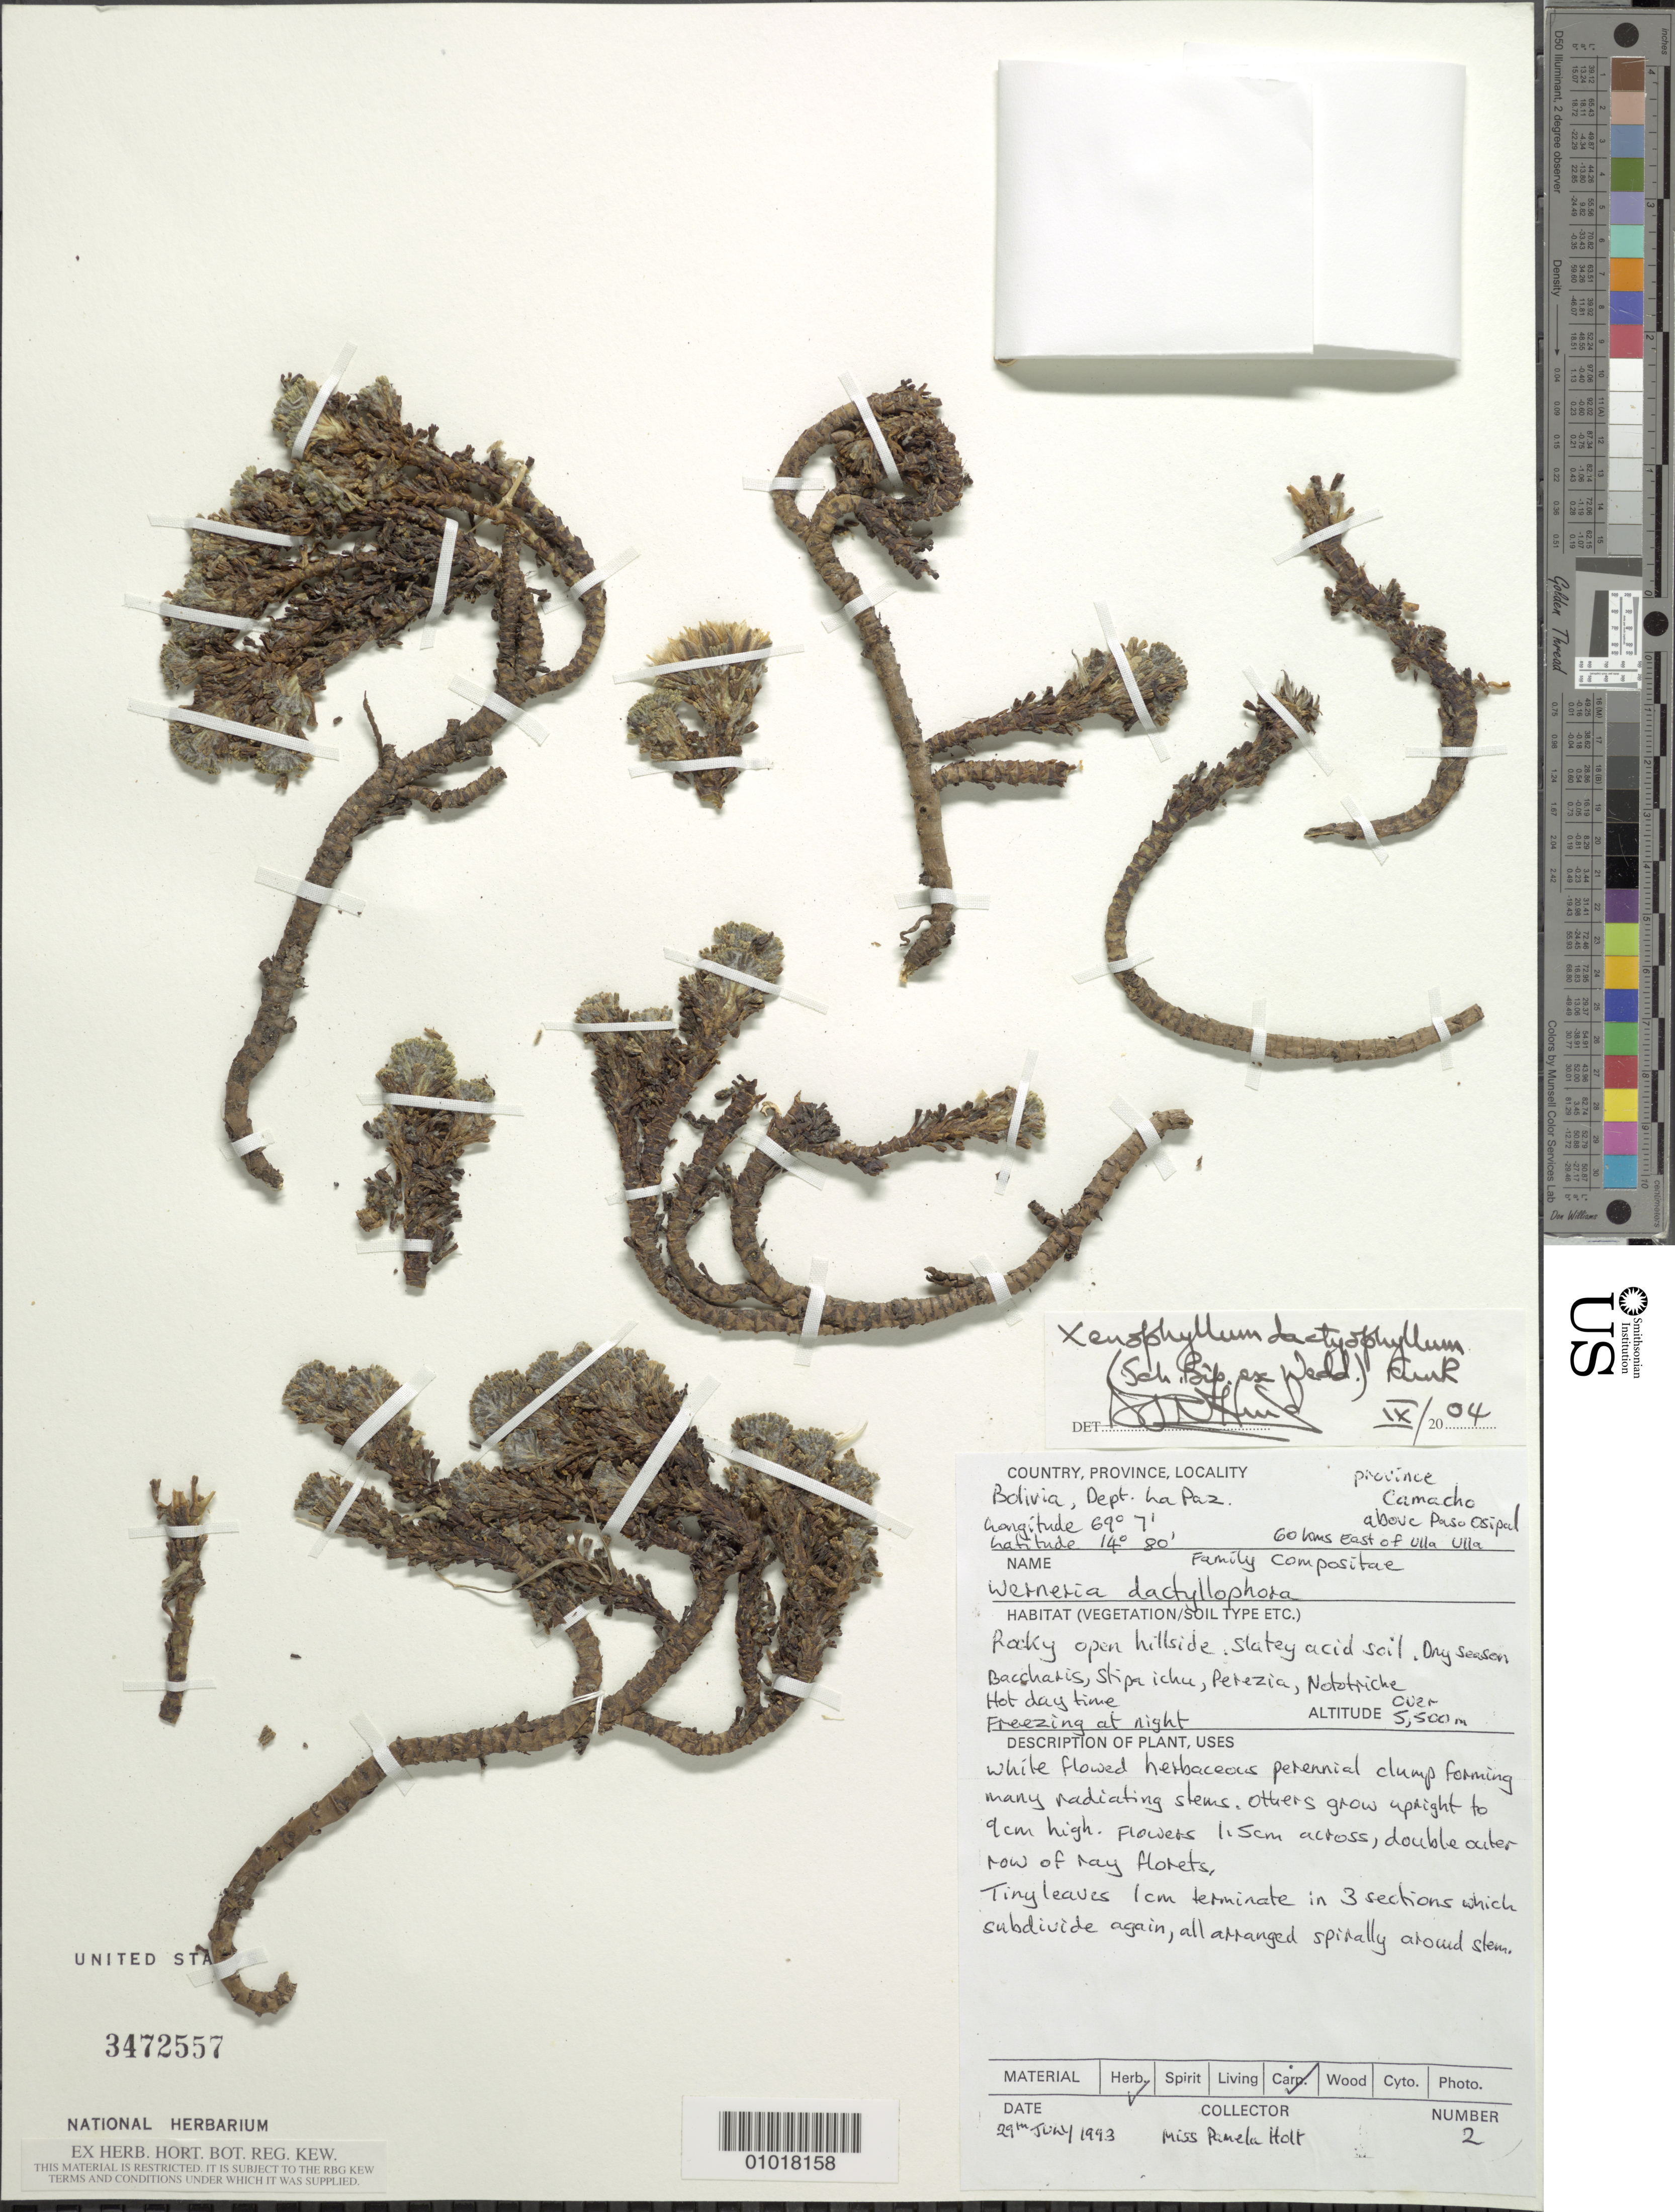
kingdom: Plantae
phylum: Tracheophyta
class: Magnoliopsida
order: Asterales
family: Asteraceae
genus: Xenophyllum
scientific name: Xenophyllum dactylophyllum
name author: (Sch. Bip.) V.A. Funk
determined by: Funk, Vicki A., (BOT), Smithsonian Institution - National Museum of Natural History (UNITED STATES)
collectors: P. Holt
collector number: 2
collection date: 1993-07-29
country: Bolivia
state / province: La Paz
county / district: Camacho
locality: above Paso Osipal, 60 km E of Ulla Ulla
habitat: Rocky open hillsides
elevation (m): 5500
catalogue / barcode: US 3472557